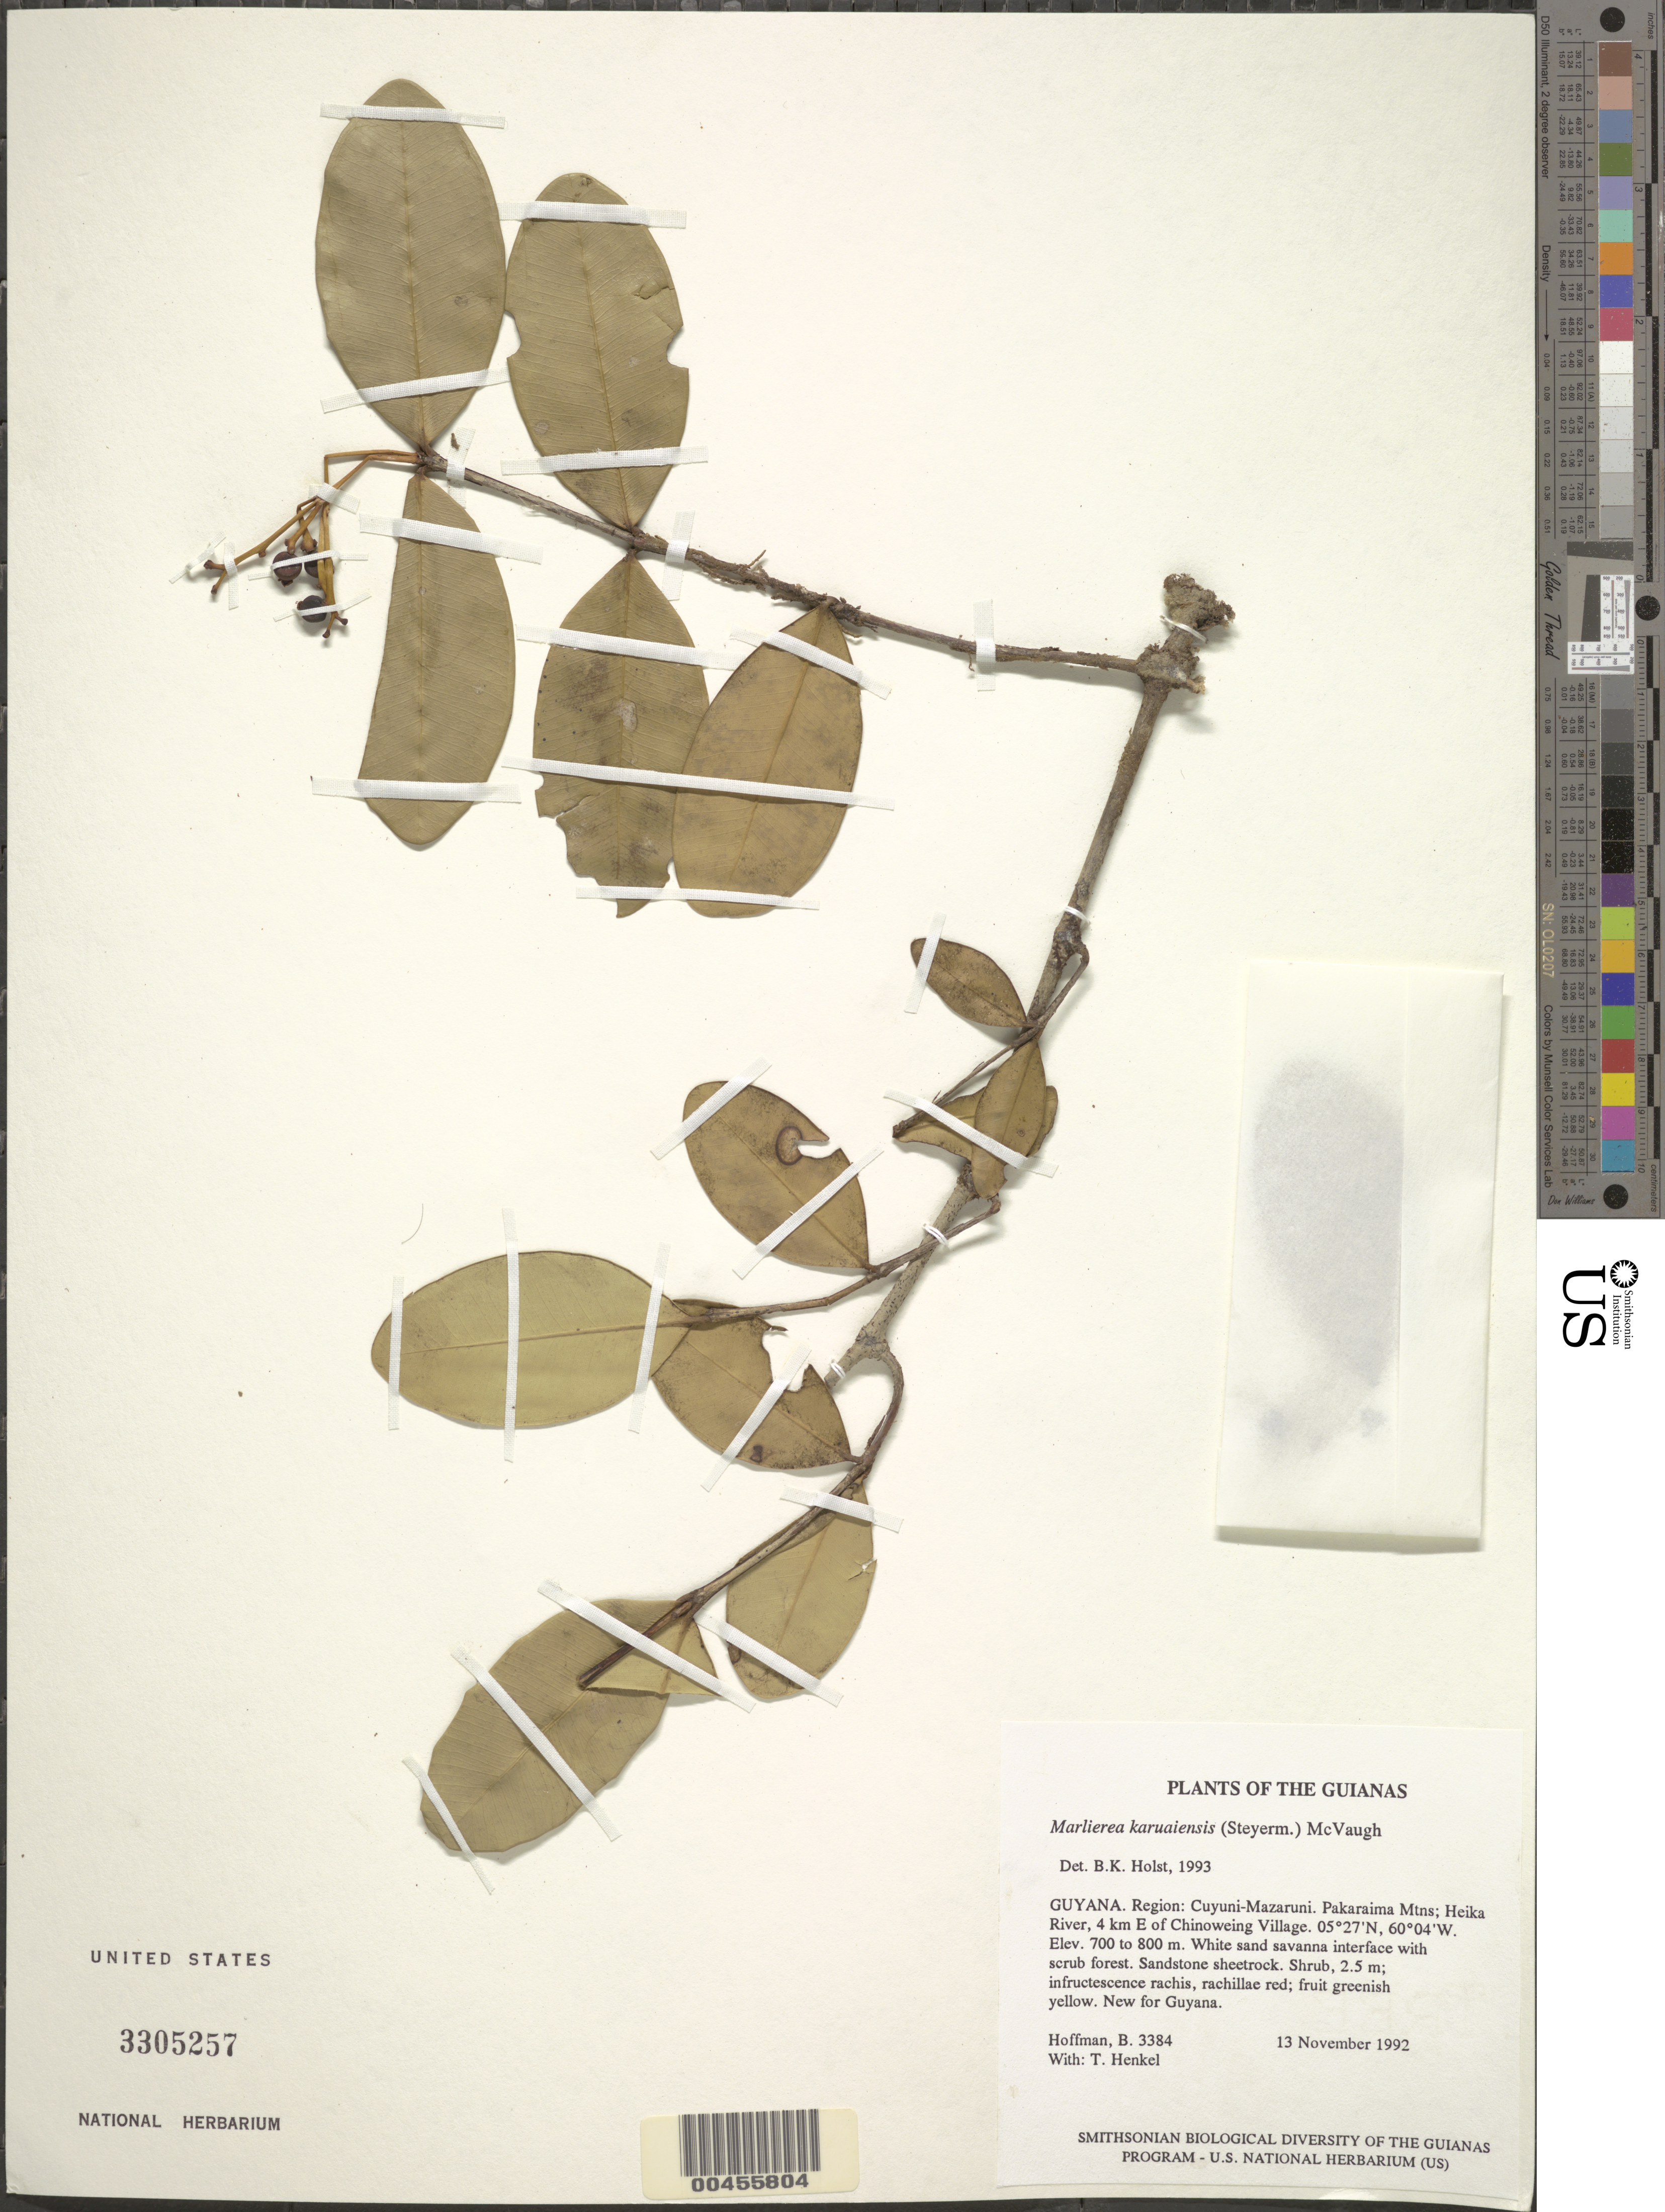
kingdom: Plantae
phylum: Tracheophyta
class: Magnoliopsida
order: Myrtales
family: Myrtaceae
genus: Myrcia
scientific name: Myrcia karuaiensis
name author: (Steyerm.) E. Lucas & C.E. Wilson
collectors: B. Hoffman & T. Henkel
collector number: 3384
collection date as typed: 13 November 1992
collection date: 1992-11-13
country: Guyana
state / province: Cuyuni-Mazaruni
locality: Pakaraima Mountains; Heika River, 4 km E of Chinoweing village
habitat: White sand savanna interface with scrub forest. Sandstone sheetrock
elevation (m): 700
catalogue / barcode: US 3305257